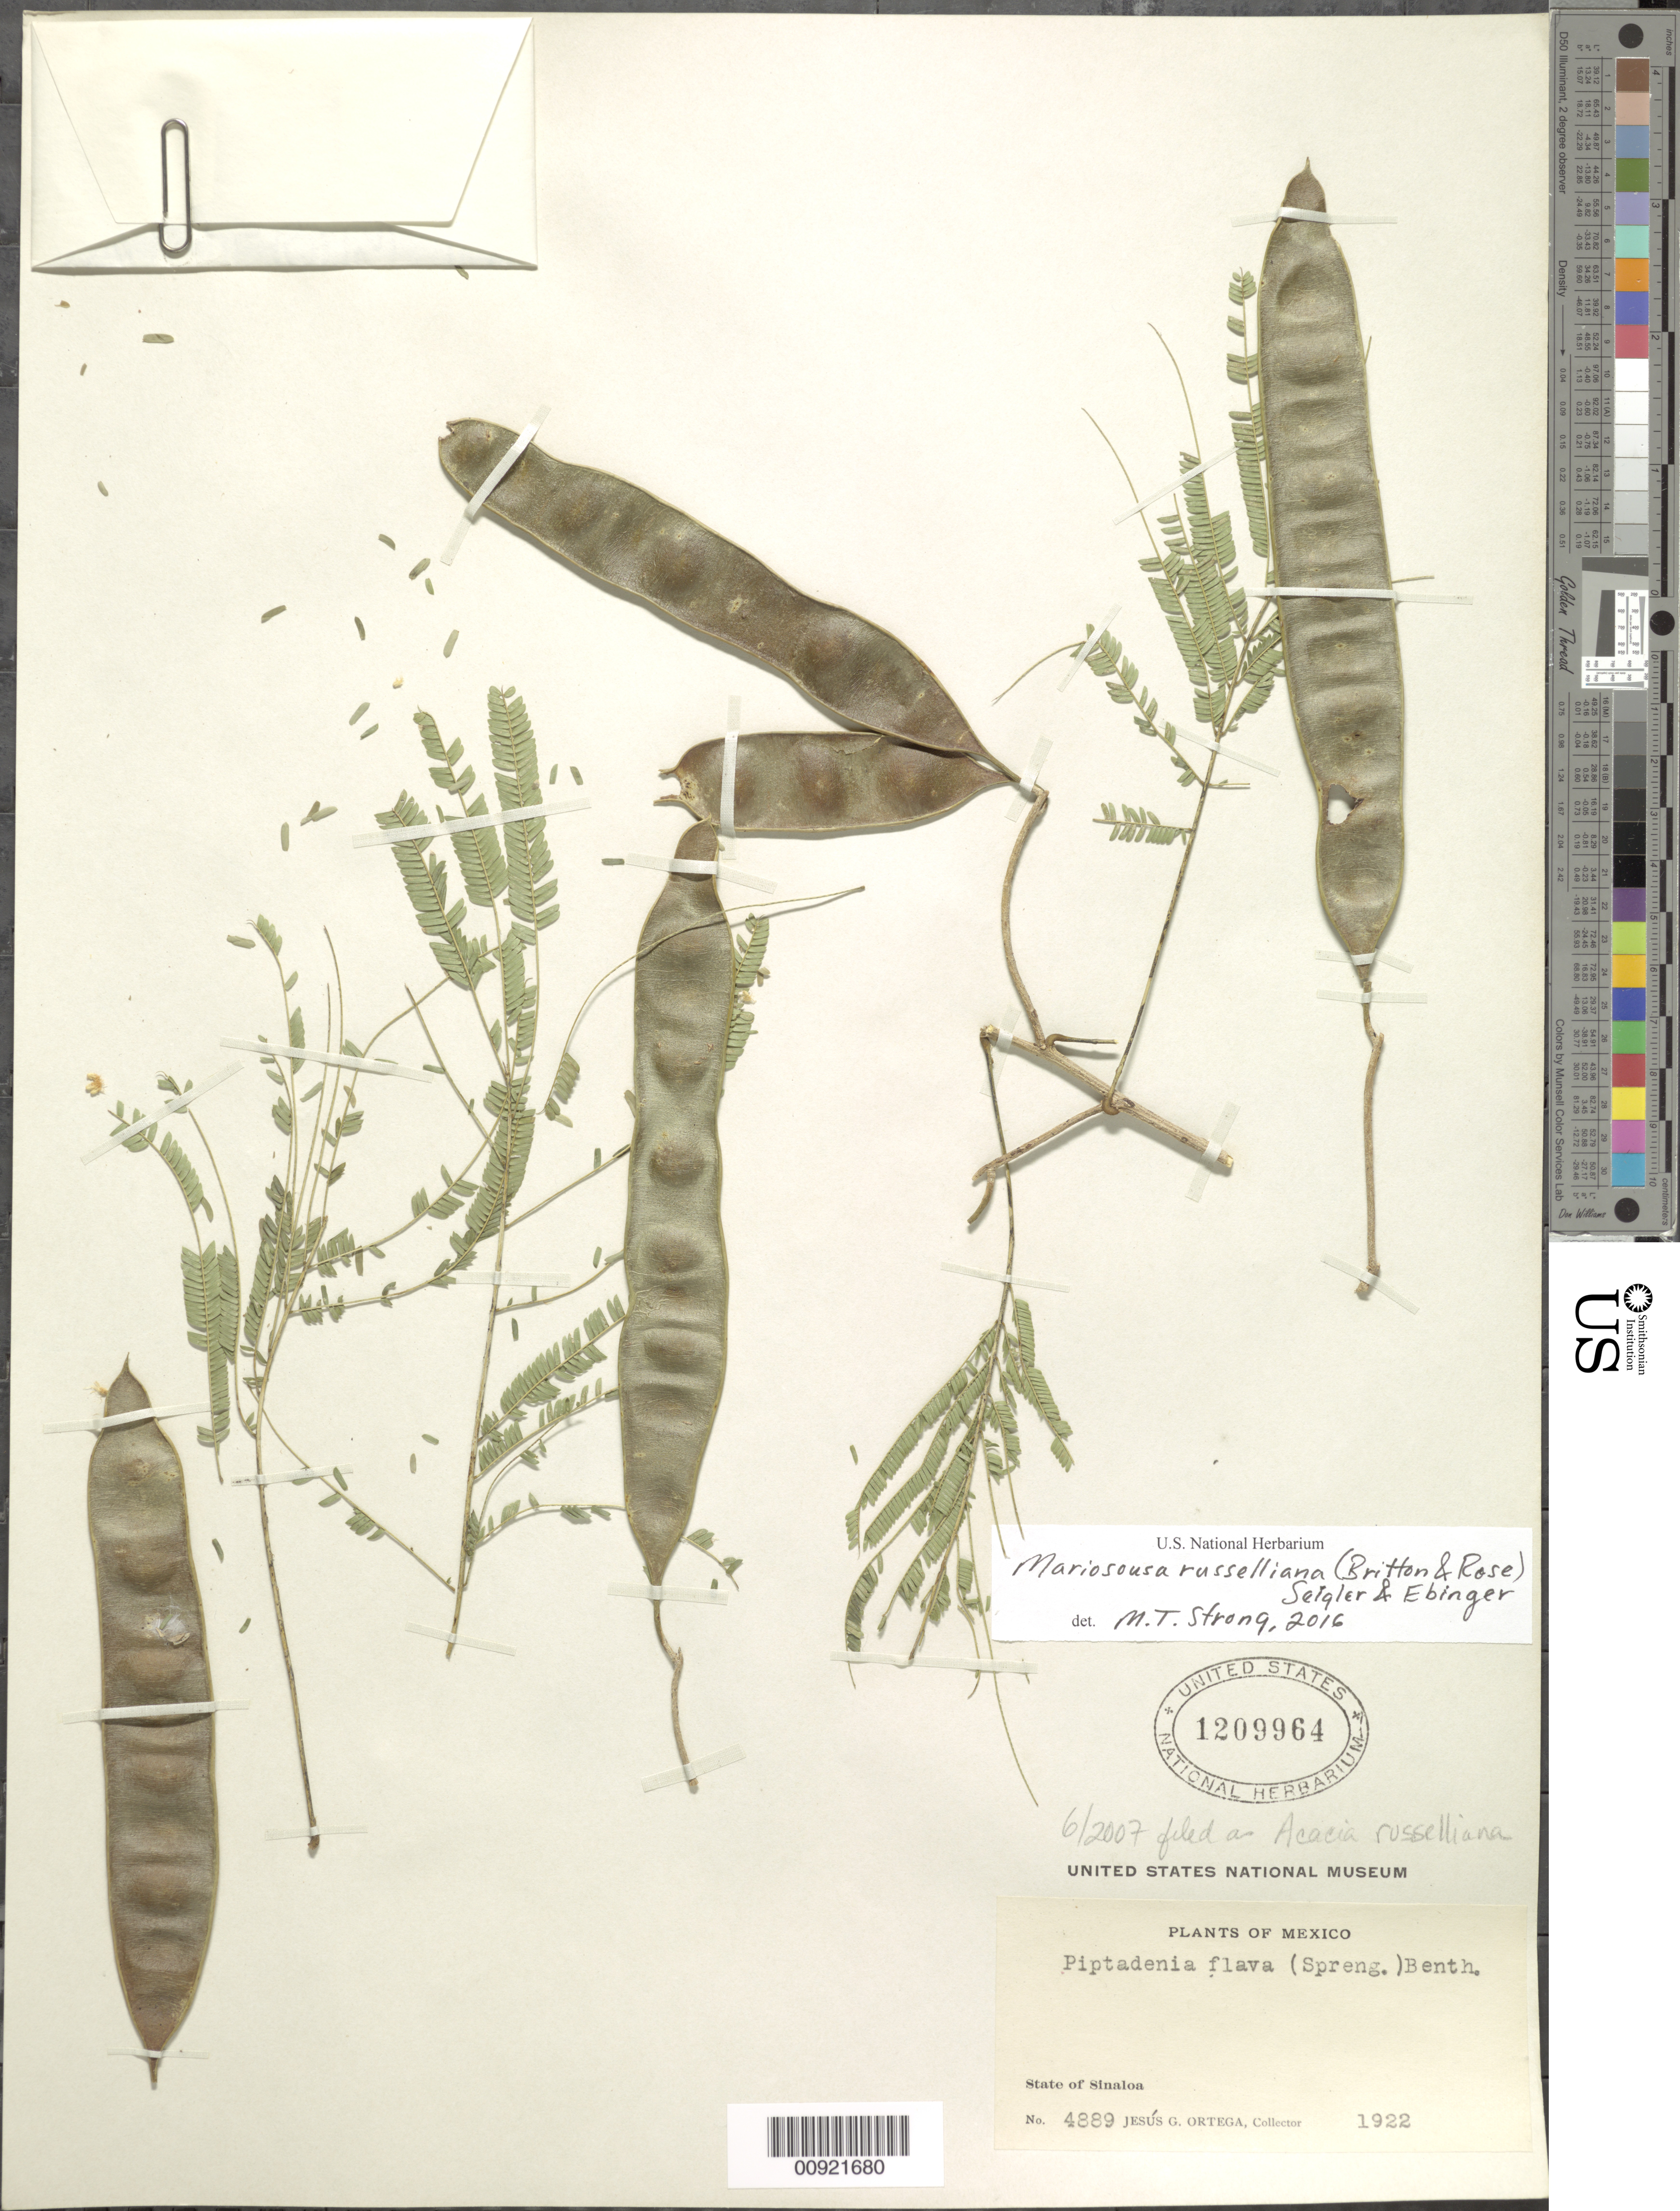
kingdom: Plantae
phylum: Tracheophyta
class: Magnoliopsida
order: Fabales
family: Fabaceae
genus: Mariosousa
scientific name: Mariosousa russelliana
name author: (Britton & Rose) Seigler & Ebinger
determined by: Strong, M. T., (US), Smithsonian Institution - National Museum of Natural History (UNITED STATES)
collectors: J. Ortega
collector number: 4889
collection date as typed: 1922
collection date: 1922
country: Mexico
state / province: Sinaloa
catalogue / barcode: US 1209964